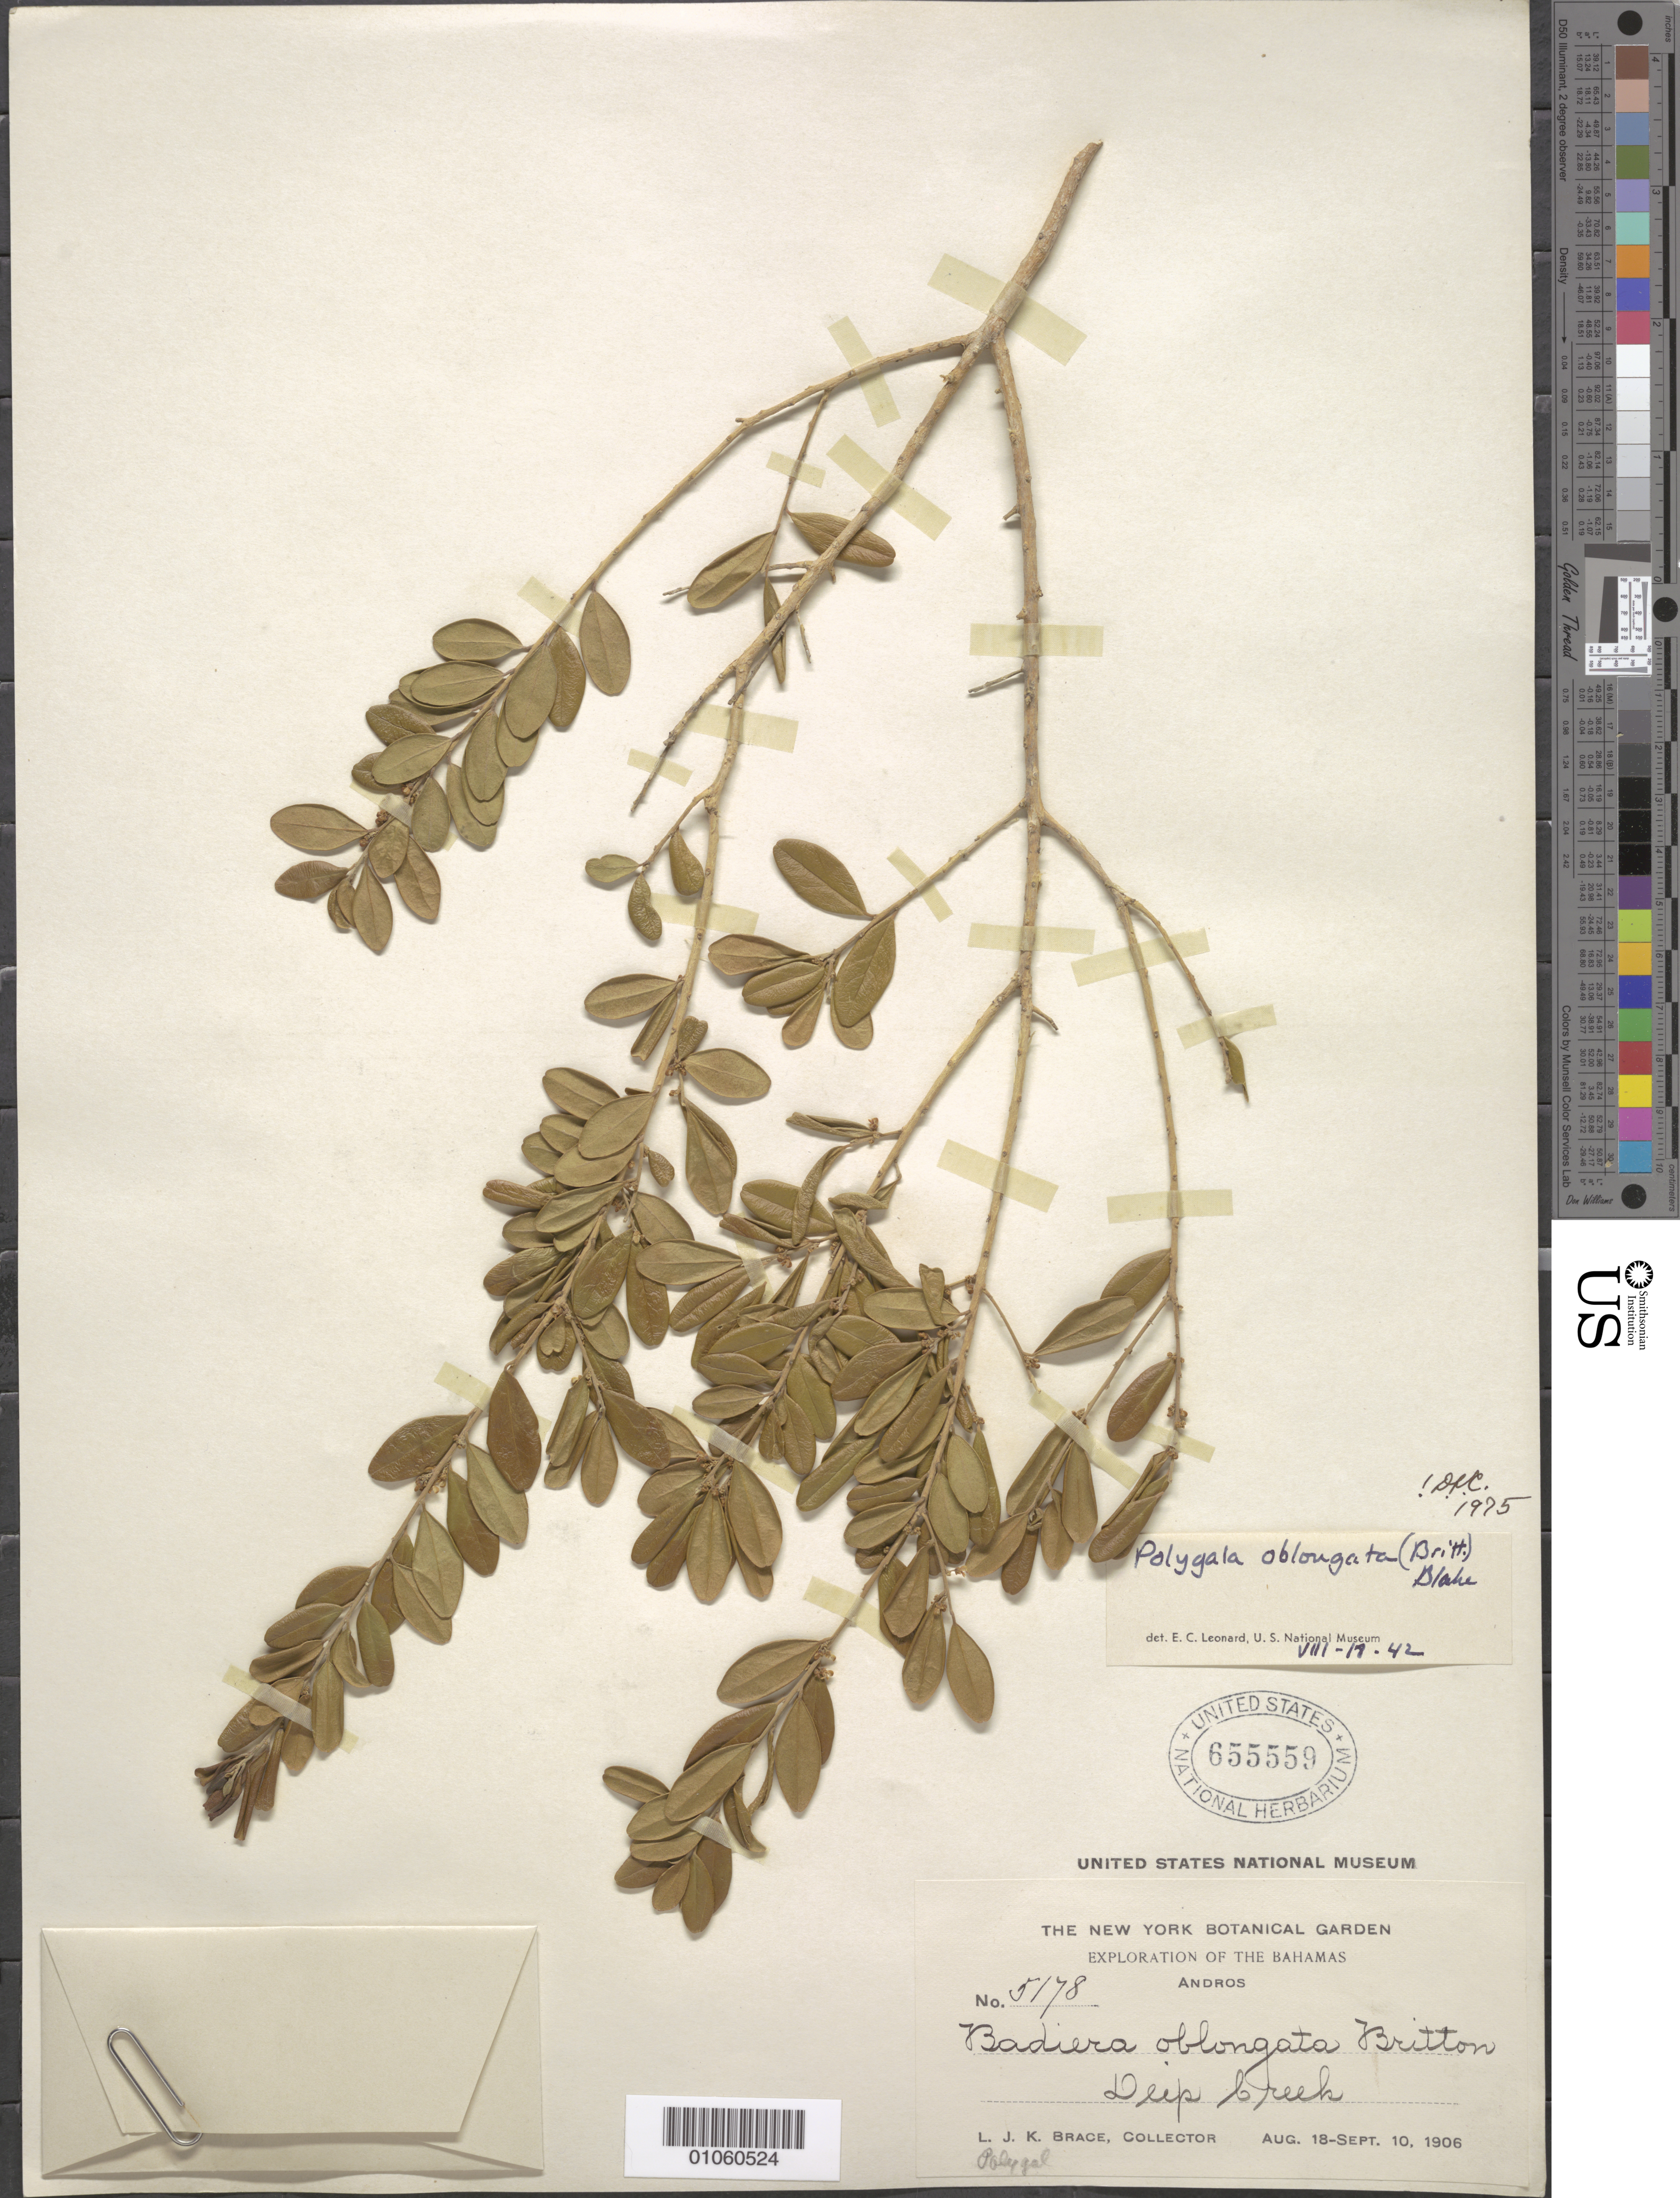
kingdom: Plantae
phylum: Tracheophyta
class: Magnoliopsida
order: Fabales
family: Polygalaceae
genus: Badiera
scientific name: Badiera oblongata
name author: Britton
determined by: Abbott, J. R., (FLAS)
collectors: L. J. K. Brace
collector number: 5178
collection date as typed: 18 Aug 1906 to 10 Sep 1906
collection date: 1906-08-18/1906-09-10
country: Bahamas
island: Andros I.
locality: Deep Creek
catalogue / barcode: US 655559